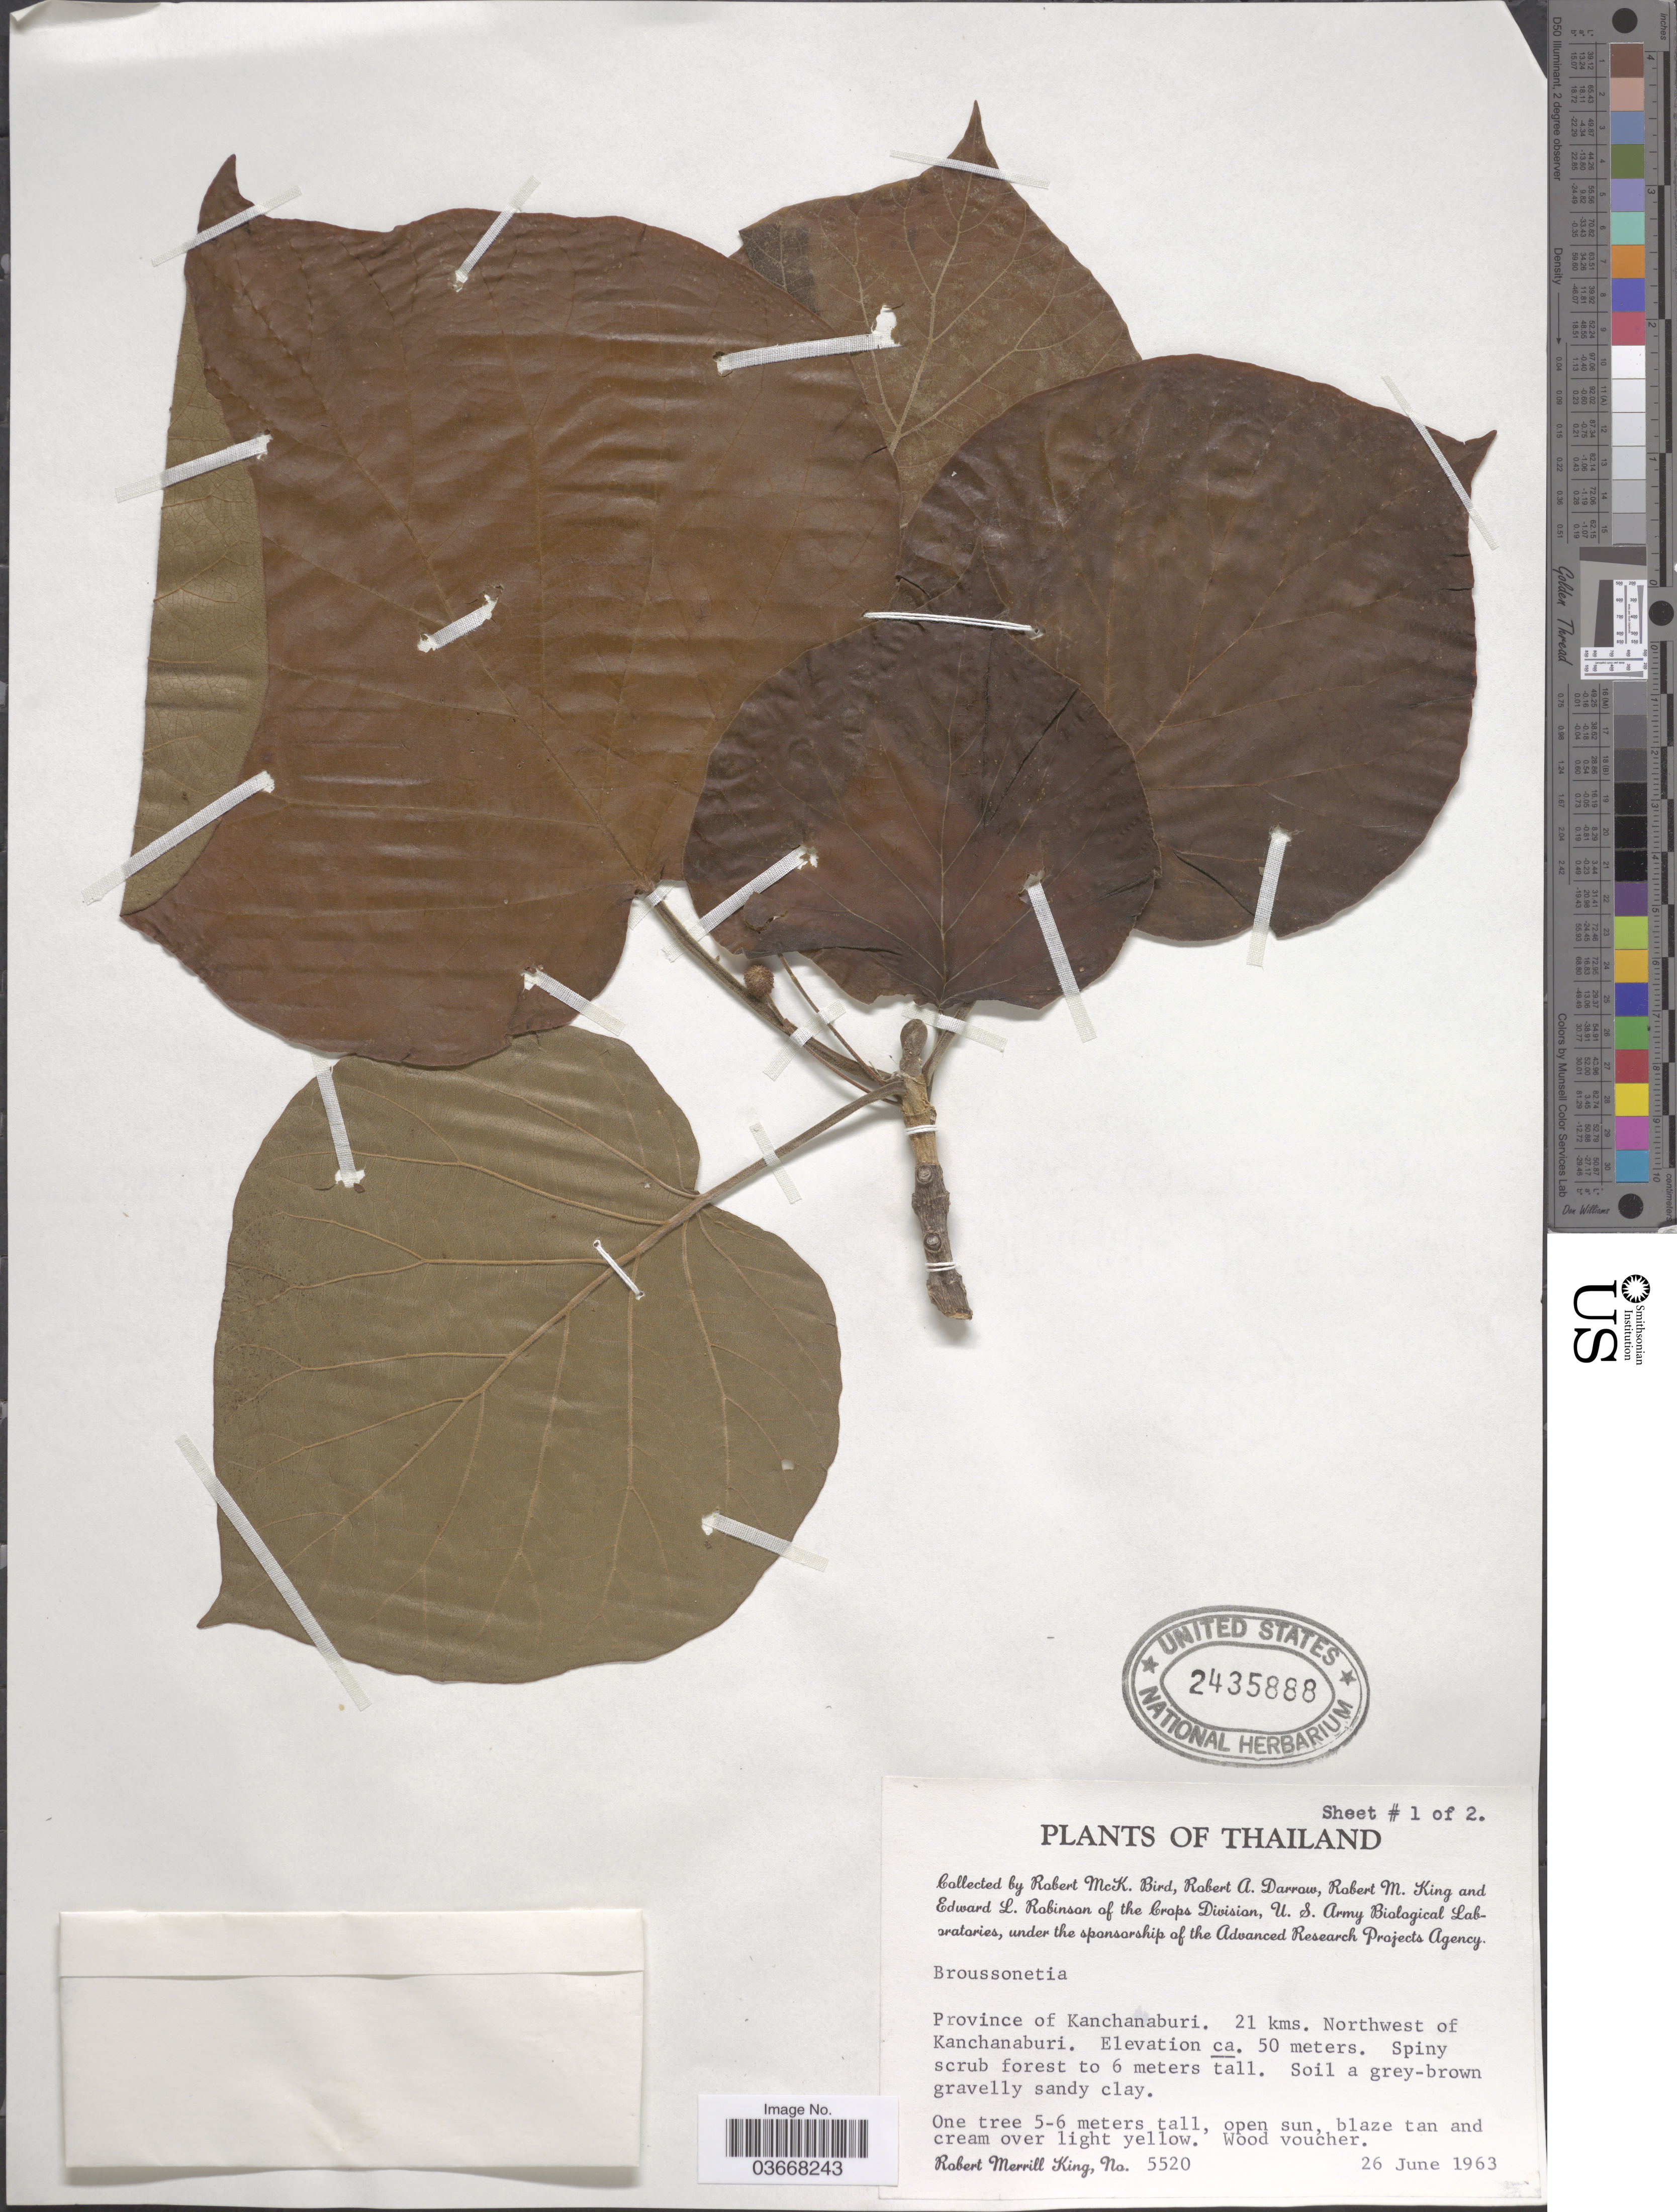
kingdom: Plantae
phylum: Tracheophyta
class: Magnoliopsida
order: Rosales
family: Moraceae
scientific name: Broussoneta papyrifera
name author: (L.) L'Hér. ex Vent.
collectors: R. M. King, R. M. Bird, R. A. Darrow & E. L. Robinson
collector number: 5520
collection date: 1963-06-26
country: Thailand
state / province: Kanchanaburi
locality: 21 kms. Northwest of Kanchanaburi.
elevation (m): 50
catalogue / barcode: US 2435888